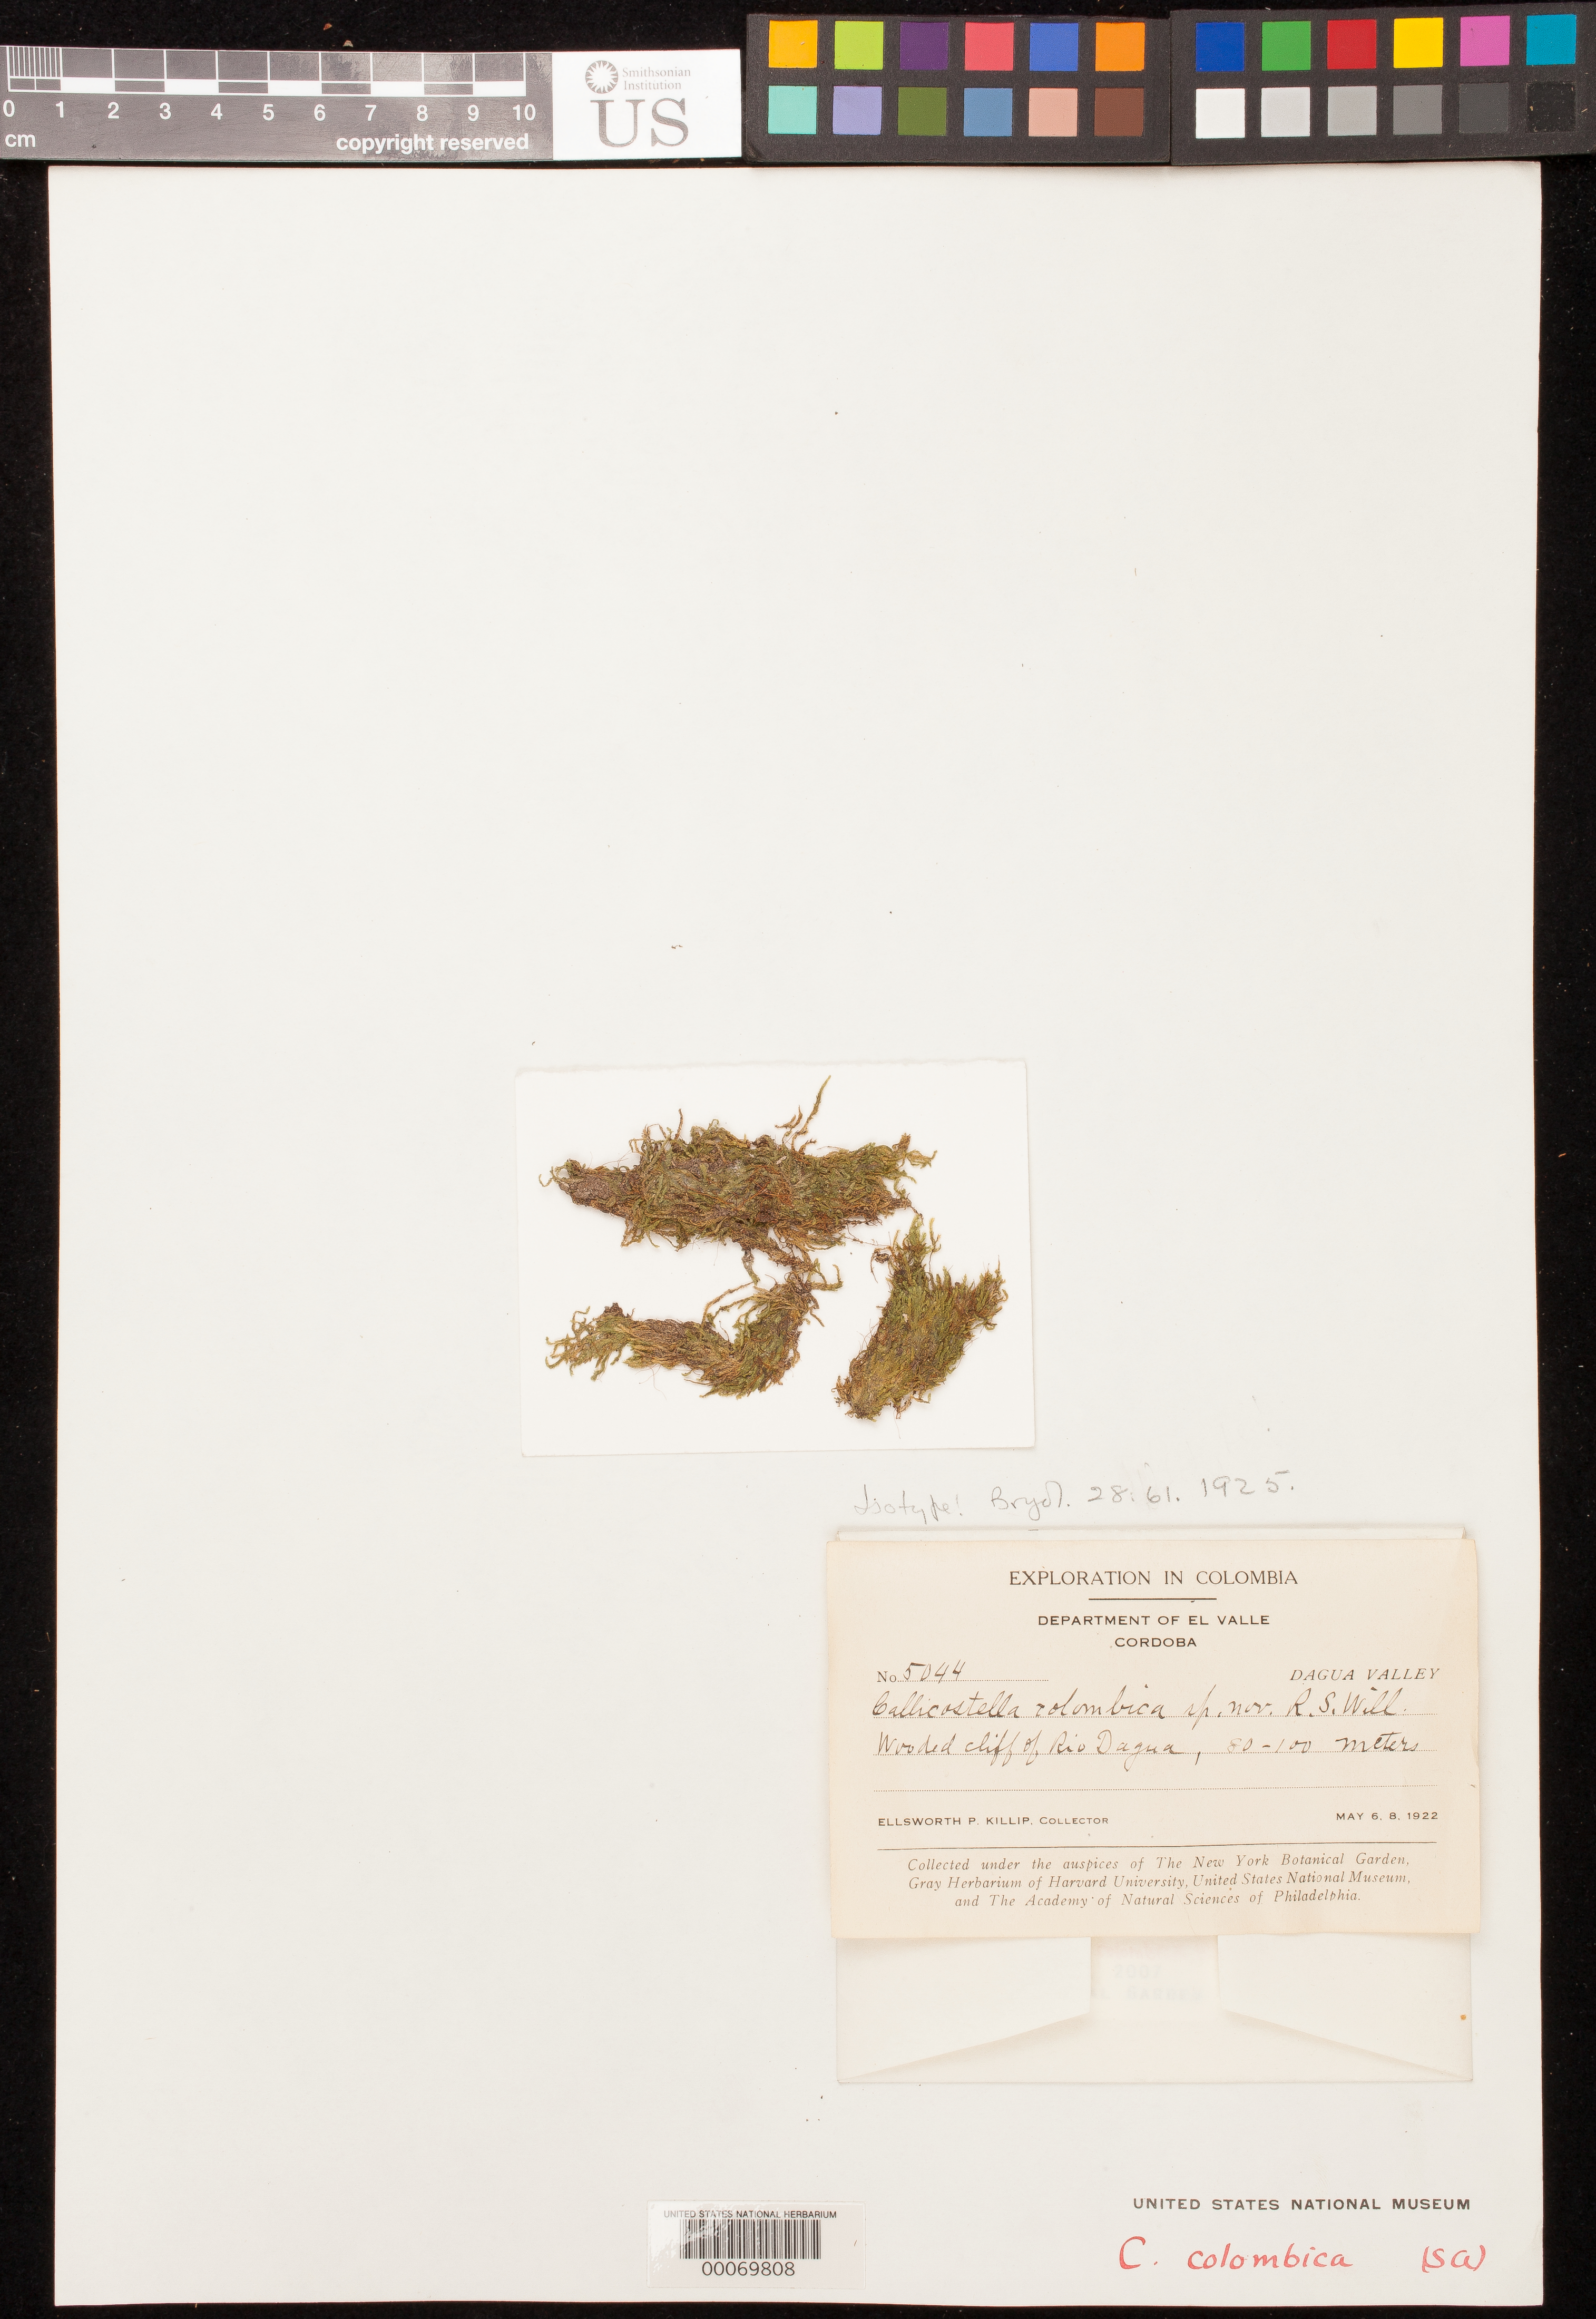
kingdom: Plantae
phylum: Bryophyta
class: Bryopsida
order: Hookeriales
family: Pilotrichaceae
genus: Callicostella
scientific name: Callicostella columbica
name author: R.S. Williams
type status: Isotype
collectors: E. P. Killip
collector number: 5044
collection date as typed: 06 May 1922 to 08 May 1922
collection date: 1922-05-06/1922-05-08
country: Colombia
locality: Dagua Valley.